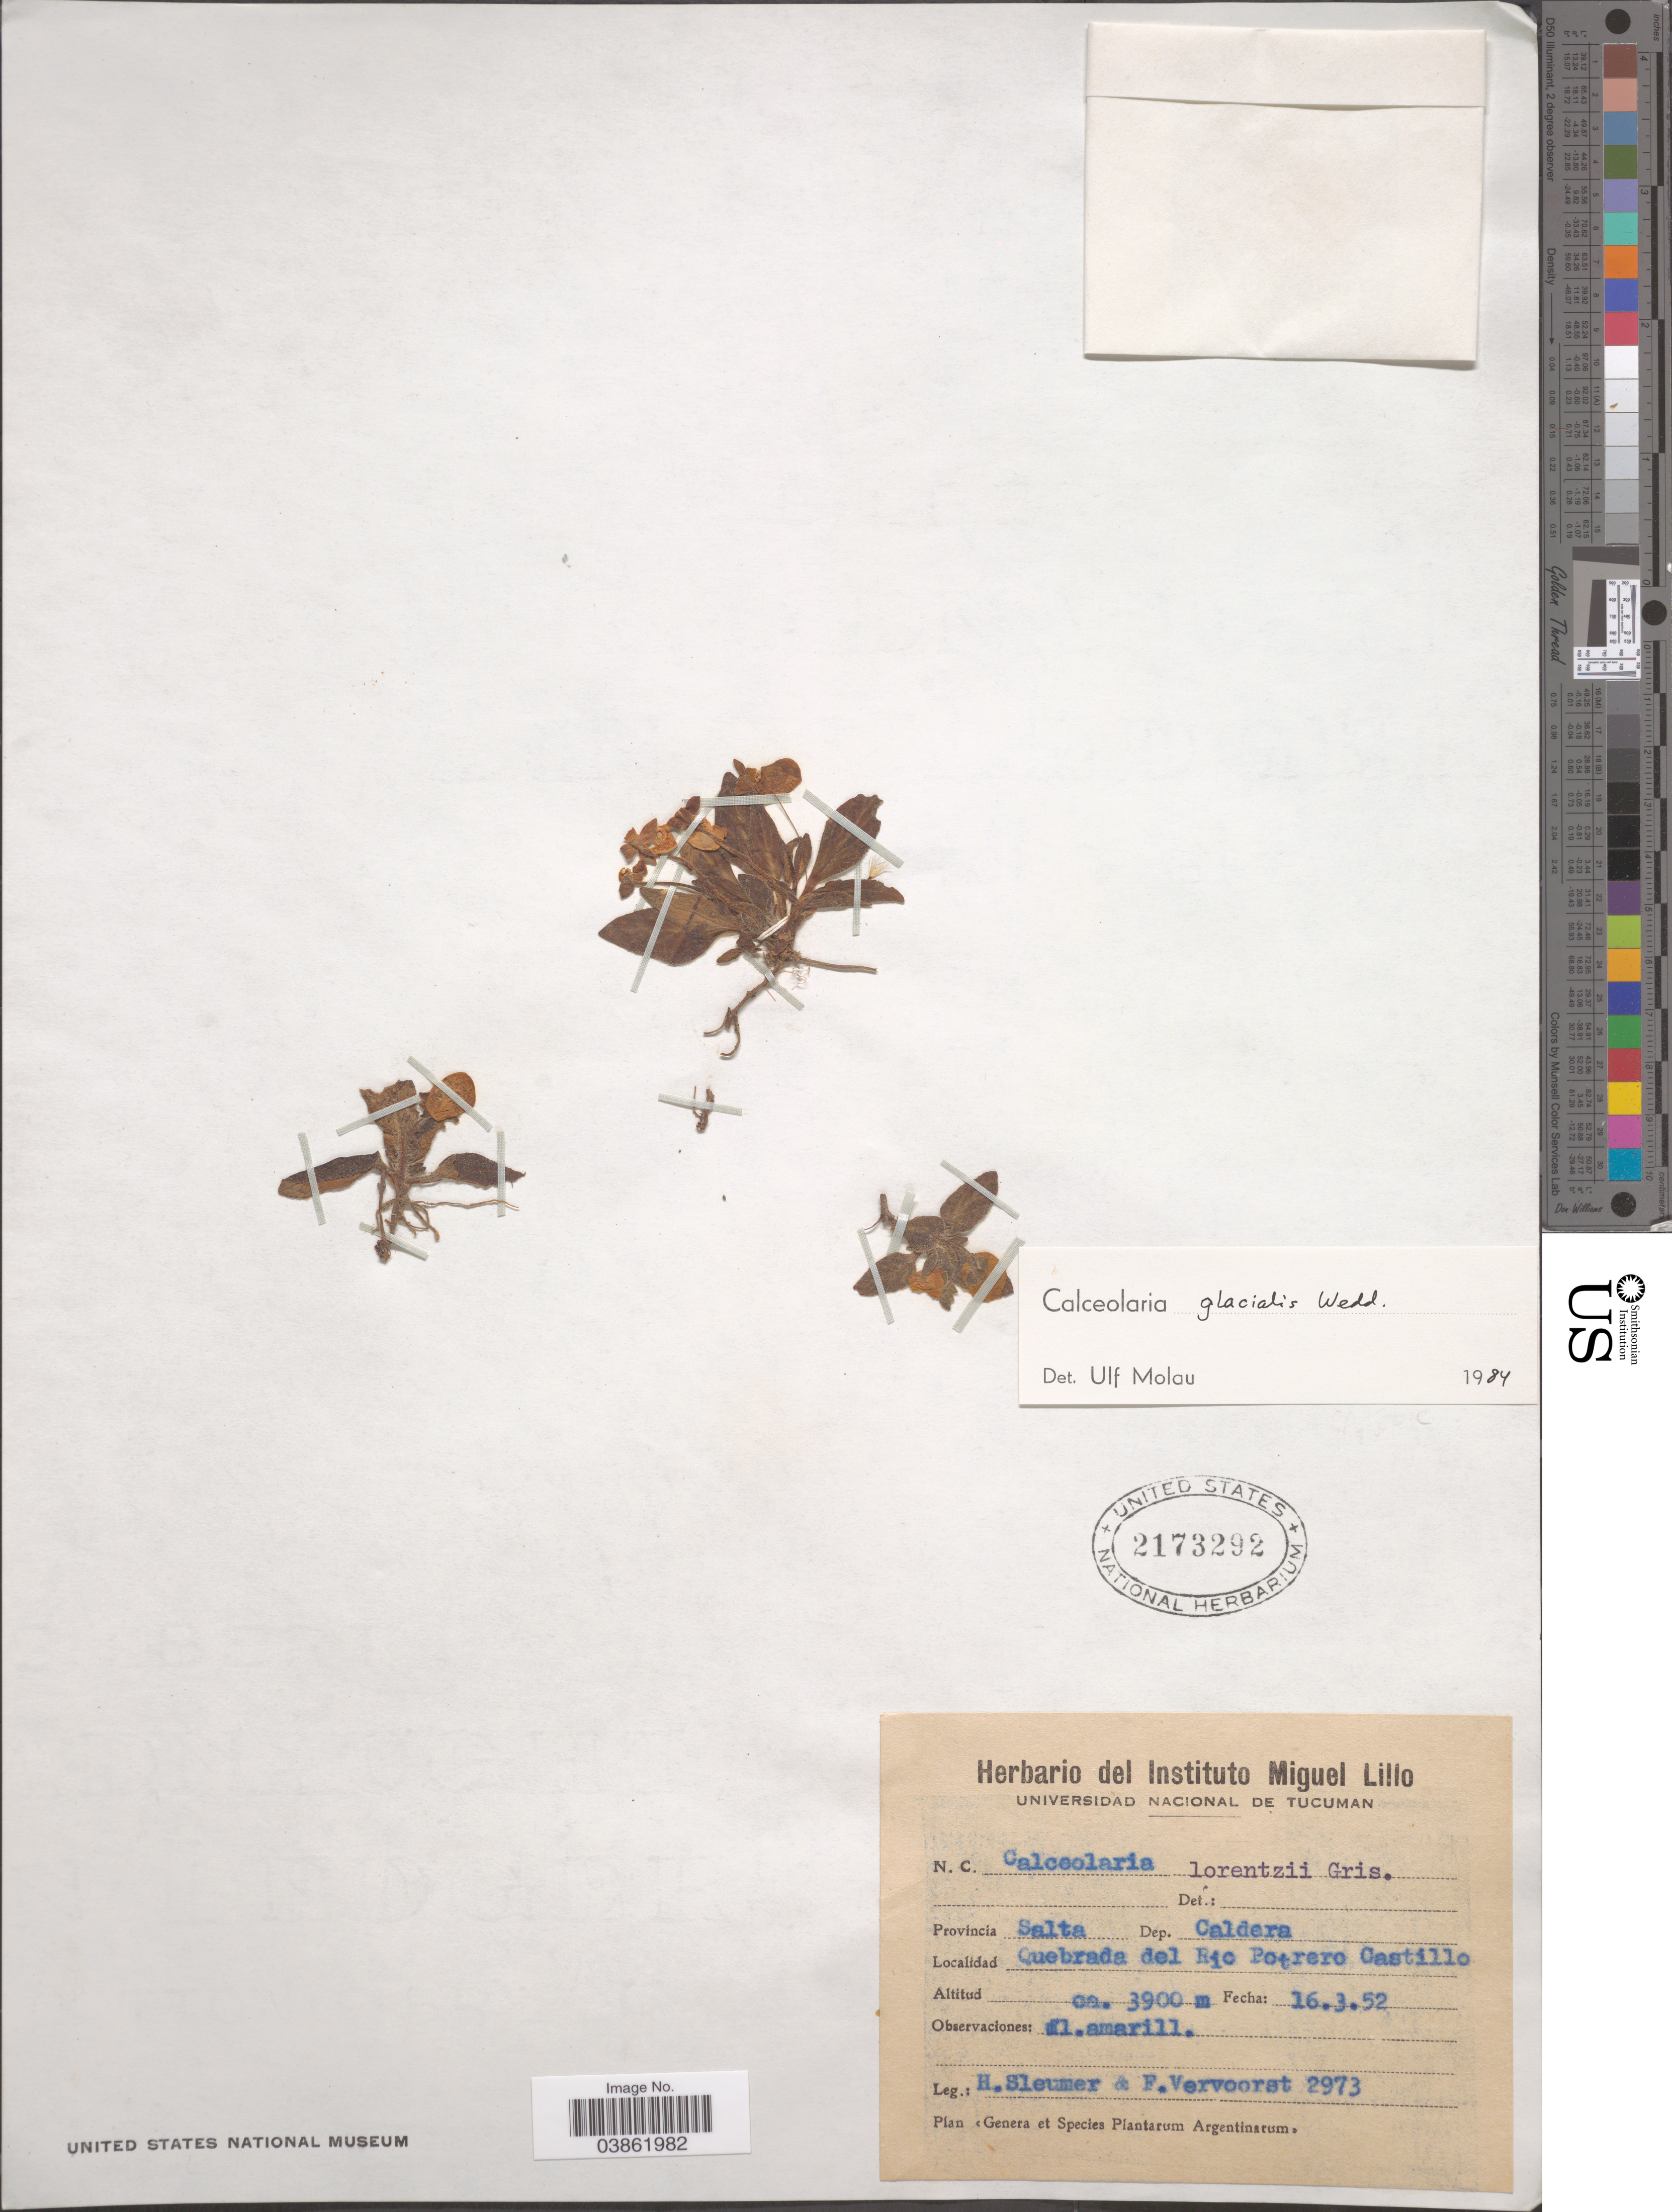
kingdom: Plantae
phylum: Tracheophyta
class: Magnoliopsida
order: Lamiales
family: Calceolariaceae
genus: Calceolaria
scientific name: Calceolaria glacialis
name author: Wedd.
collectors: H. O. Sleumer & F. Vervoorst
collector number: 2973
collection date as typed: Transcribed d/m/y: 16/3/52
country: Argentina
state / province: Salta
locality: Dep. Caldera. Quebrada del Rio Potrero Castillo.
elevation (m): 3900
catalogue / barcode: US 2173292